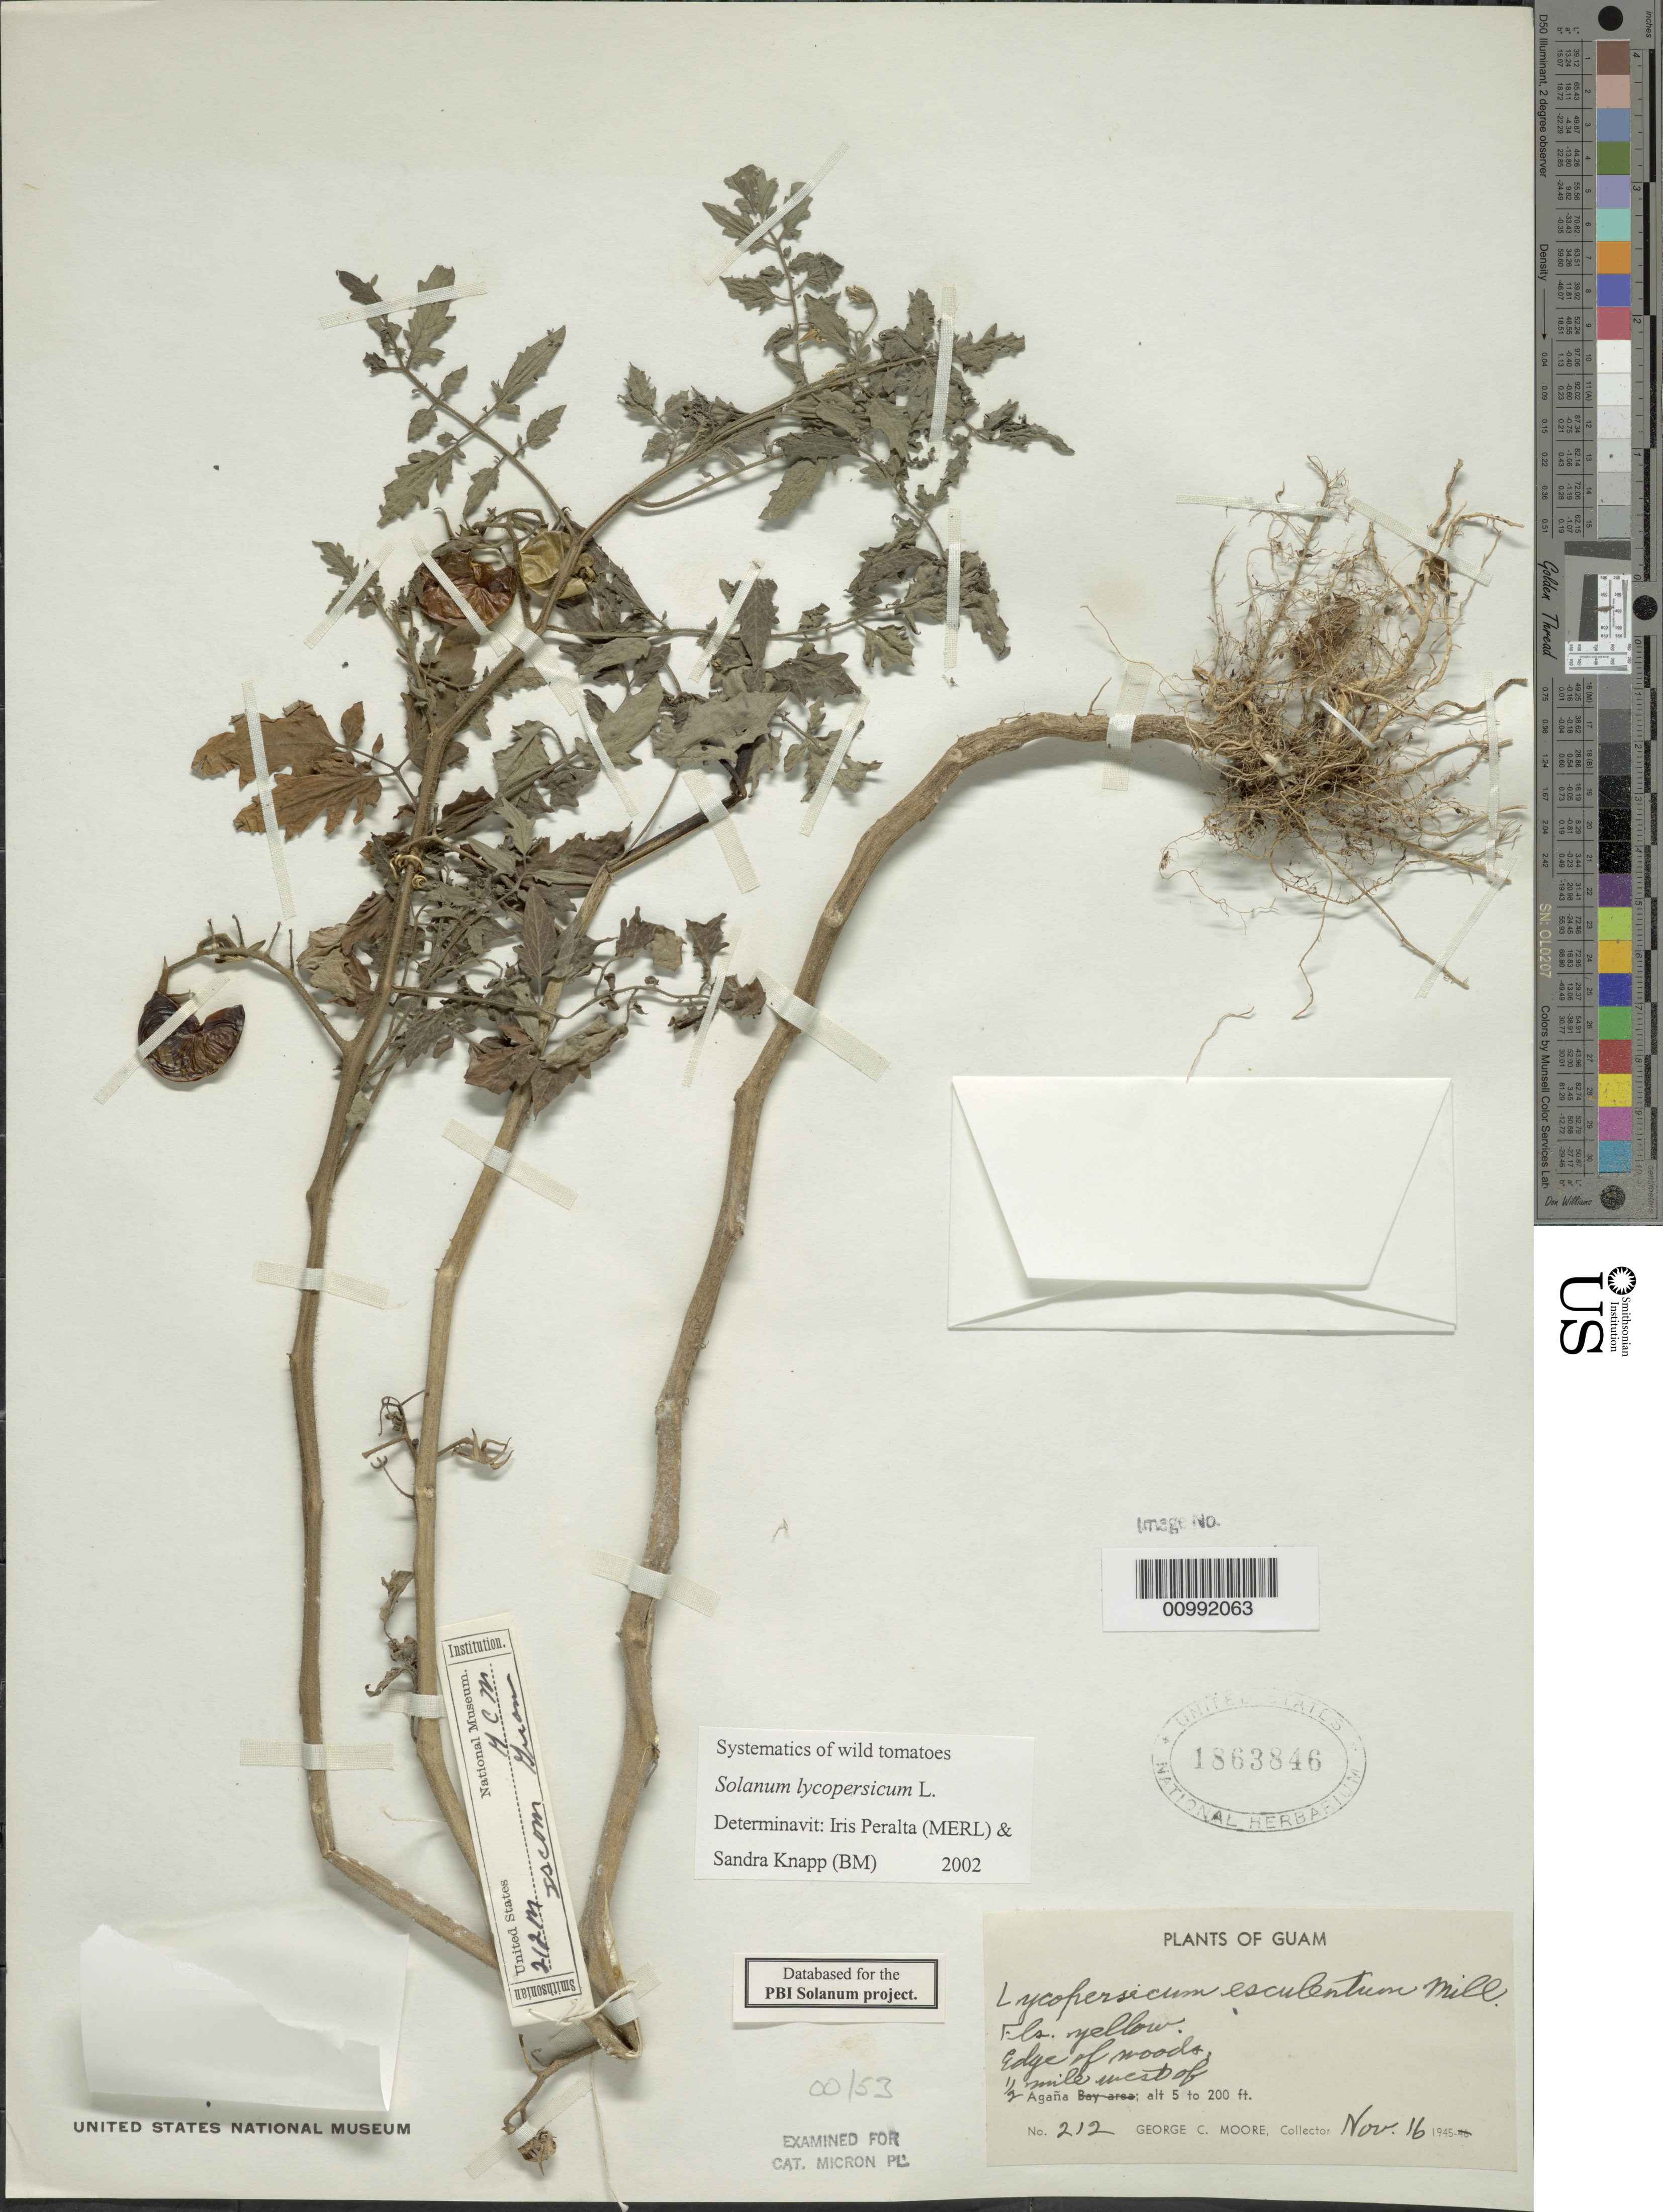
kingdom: Plantae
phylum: Tracheophyta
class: Magnoliopsida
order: Solanales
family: Solanaceae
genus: Solanum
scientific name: Solanum lycopersicum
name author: L.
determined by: Peralta, Iris E.; Knapp, S. D.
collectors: G. C. Moore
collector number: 212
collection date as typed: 16 Nov 1945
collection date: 1945-11-16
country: Guam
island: Guam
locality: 1/2 mile W of Agaña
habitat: v: edge of woods;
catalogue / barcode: US 1863846